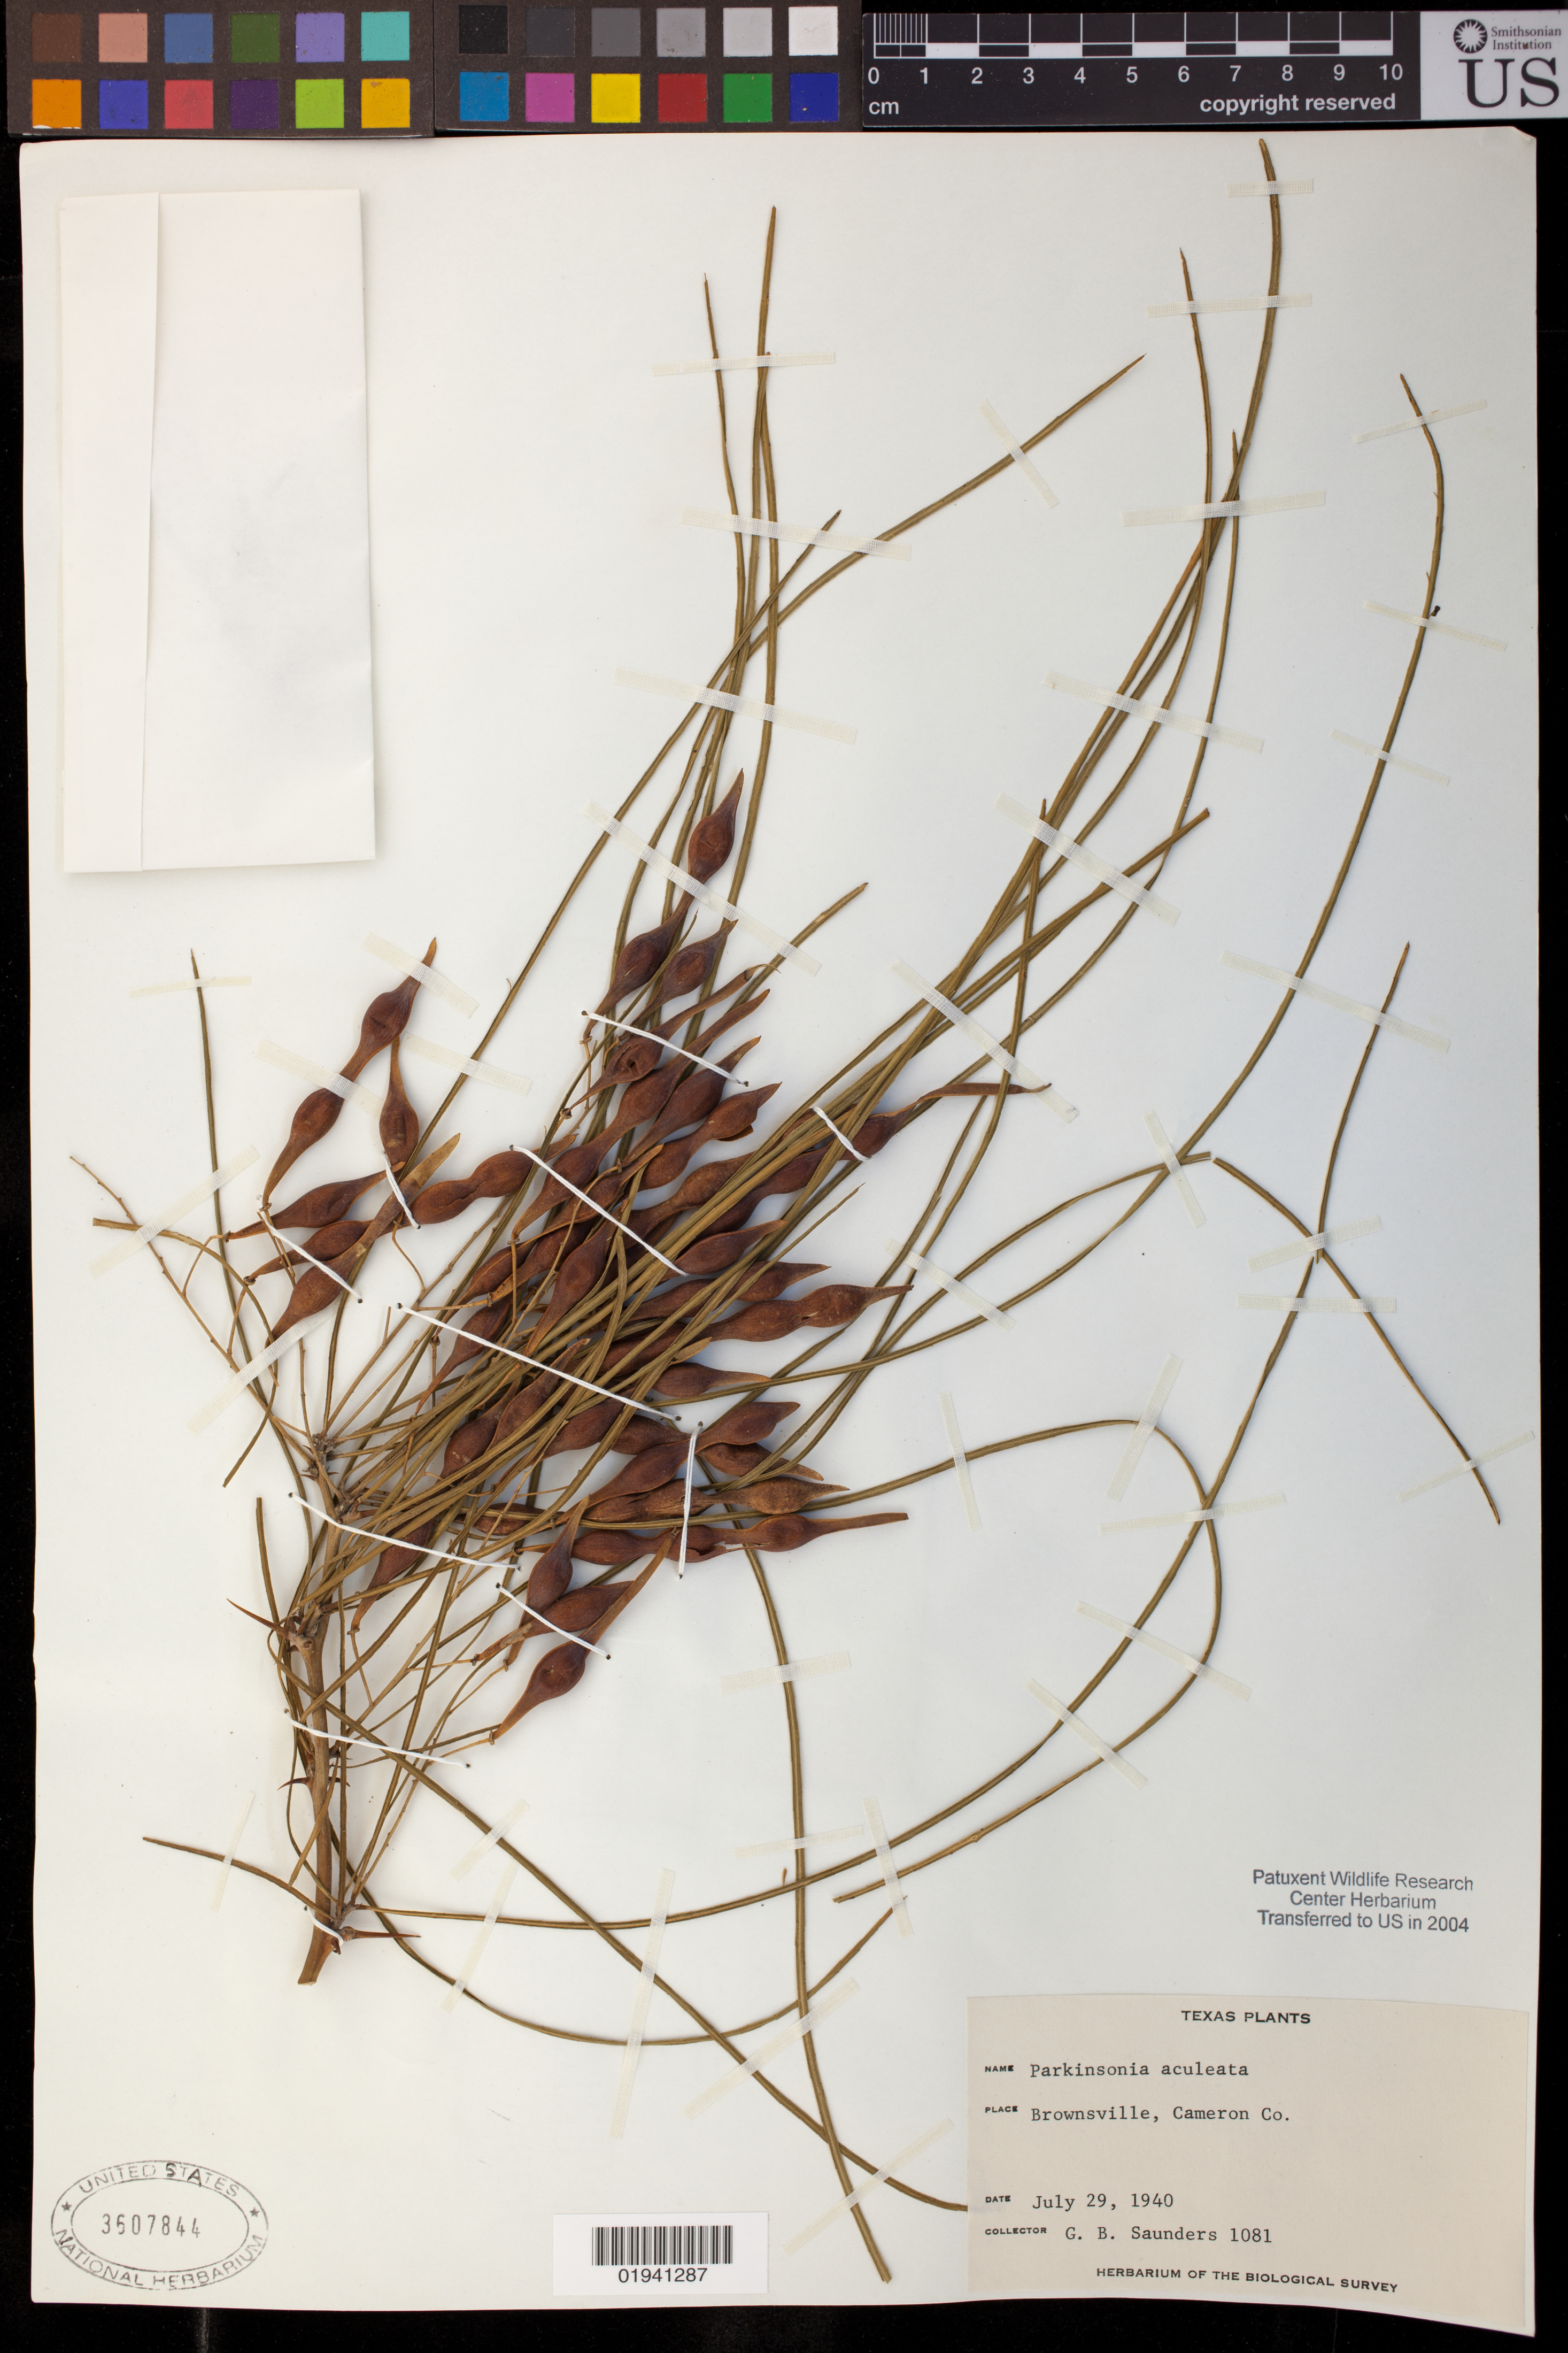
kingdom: Plantae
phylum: Tracheophyta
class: Magnoliopsida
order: Fabales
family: Fabaceae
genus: Parkinsonia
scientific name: Parkinsonia aculeata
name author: L.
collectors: G. B. Saunders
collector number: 1081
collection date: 1940-07-29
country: United States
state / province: Texas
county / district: Cameron County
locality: Brownsville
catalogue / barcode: US 3507844